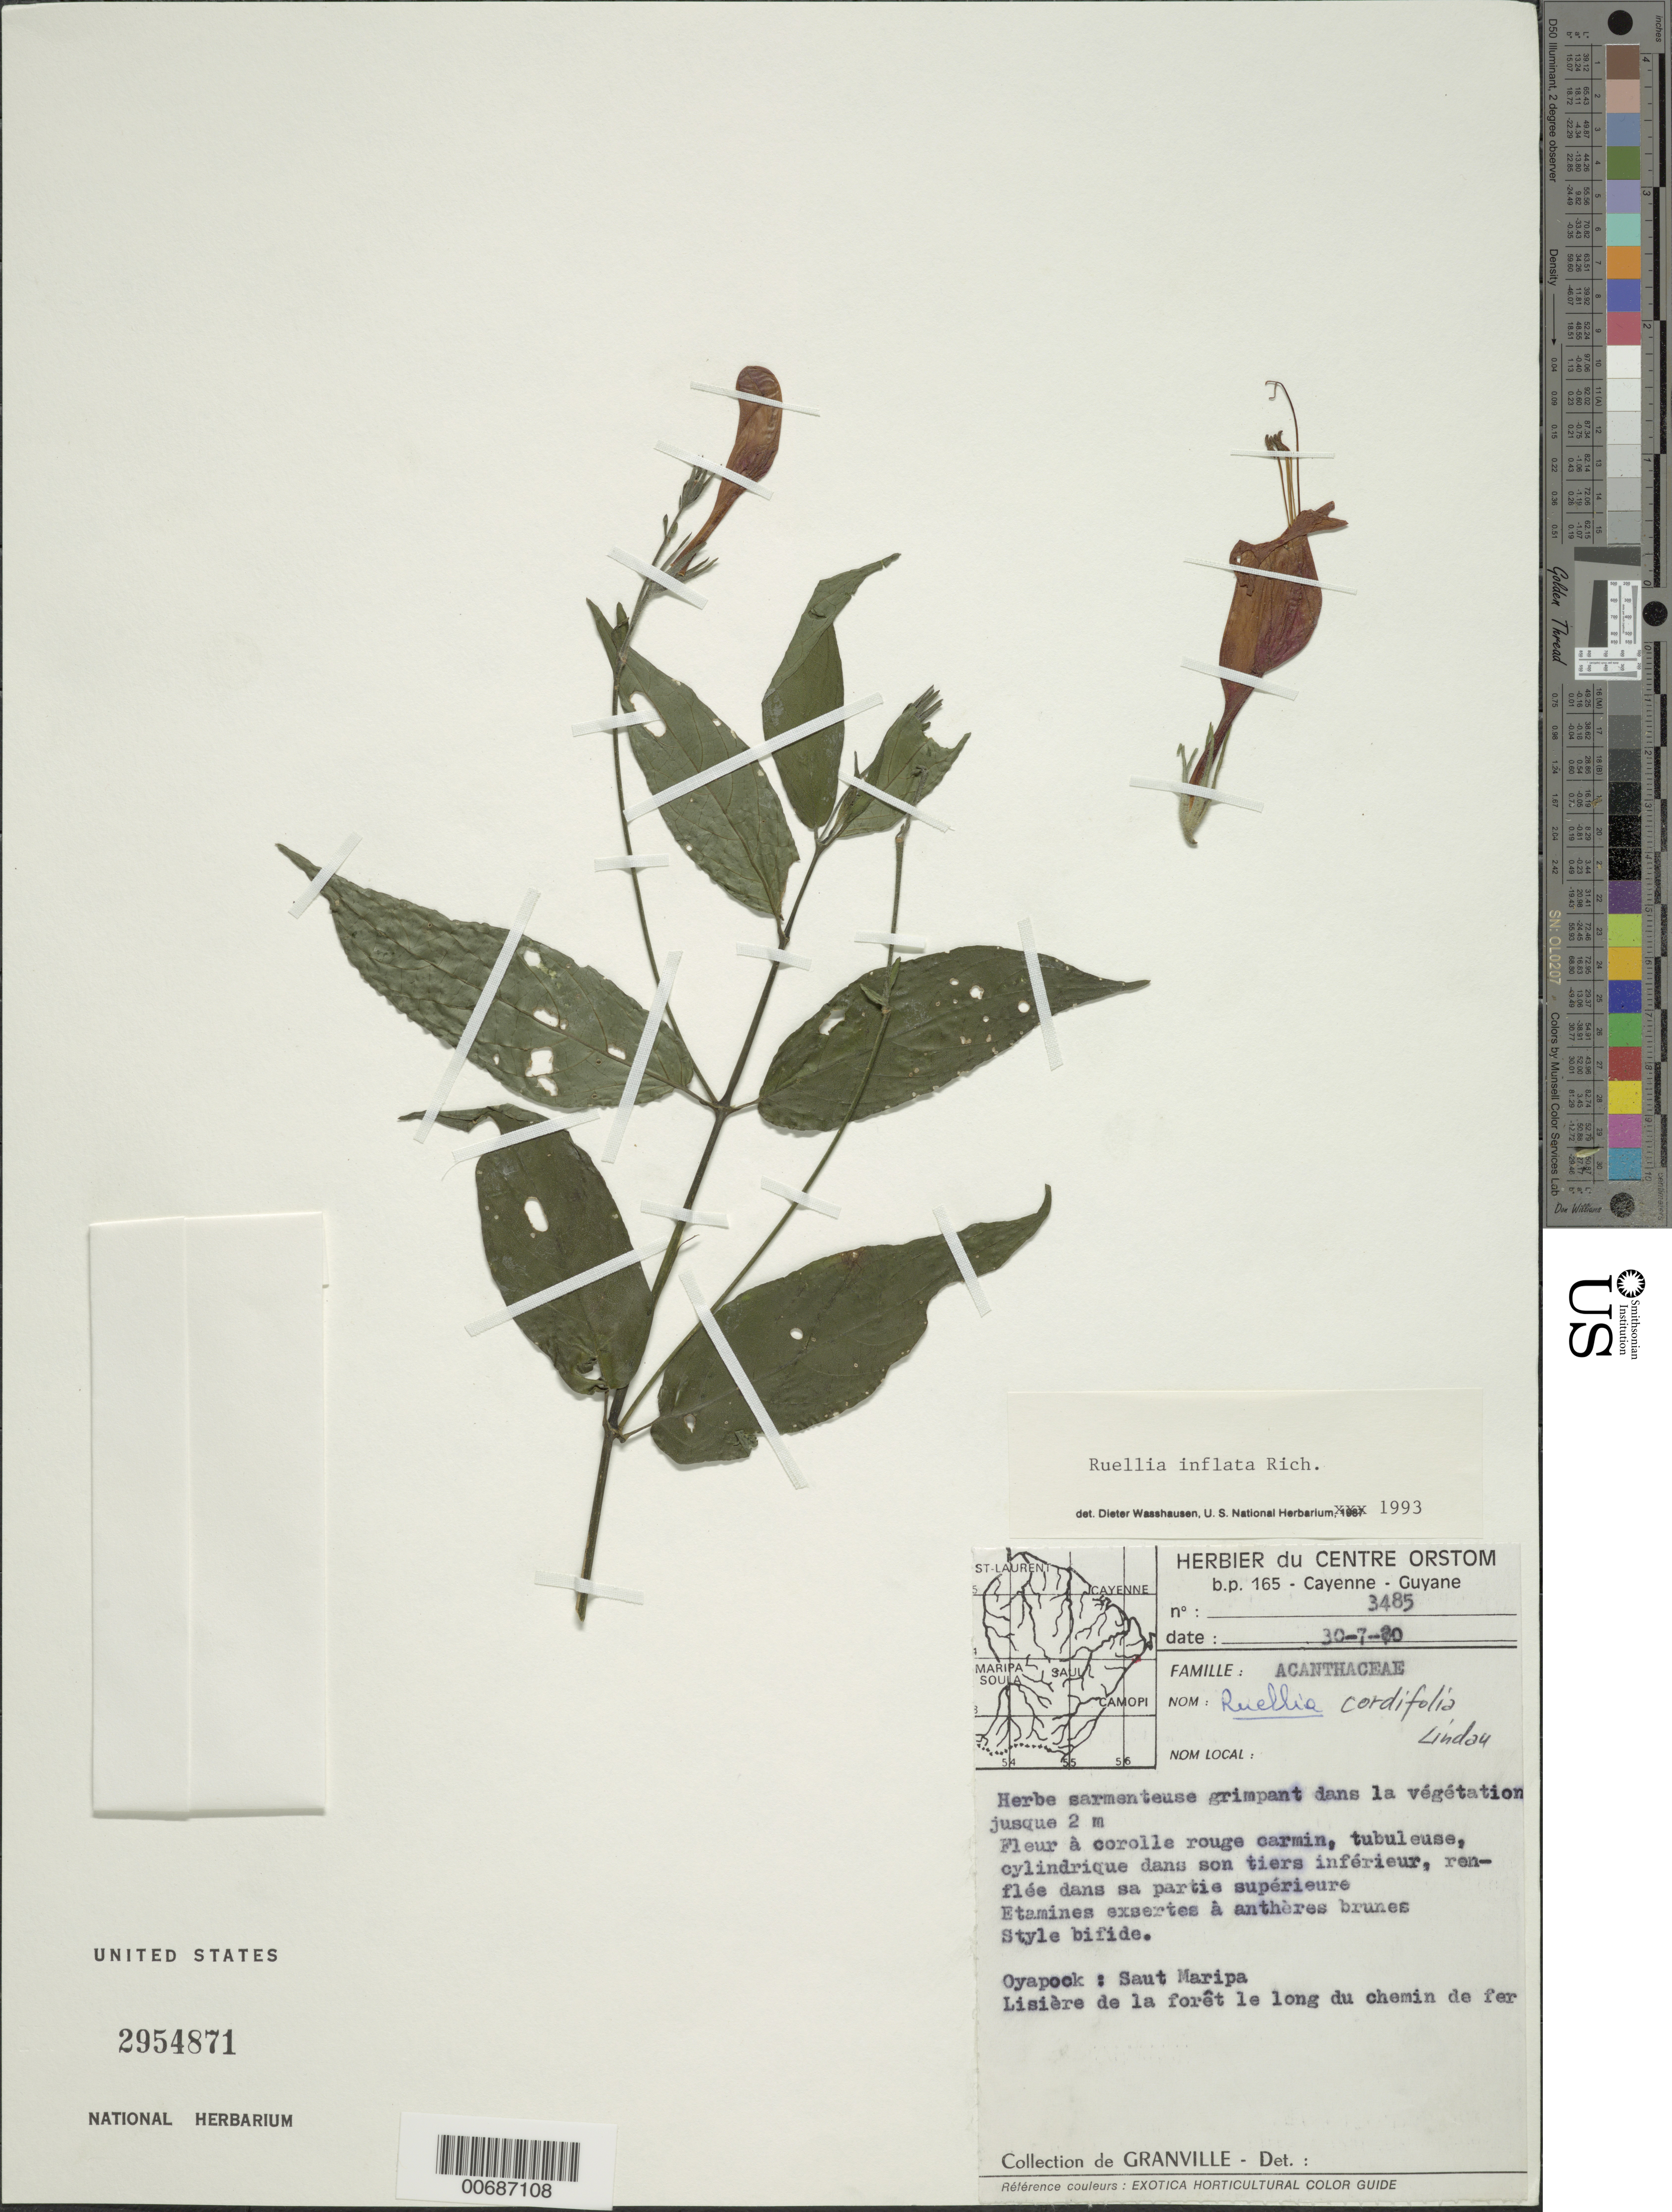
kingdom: Plantae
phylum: Tracheophyta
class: Magnoliopsida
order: Lamiales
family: Acanthaceae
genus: Ruellia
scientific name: Ruellia inflata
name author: Rich.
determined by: Wasshausen, Dieter C., (BOT), Smithsonian Institution - National Museum of Natural History (UNITED STATES)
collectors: J.-J. de Granville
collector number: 3485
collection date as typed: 30-Jul-80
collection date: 1980-07-30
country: French Guiana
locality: Oyapock, Saut Maripa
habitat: Lisière de la forêt le long du chemin de fer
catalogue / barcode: US 2954871